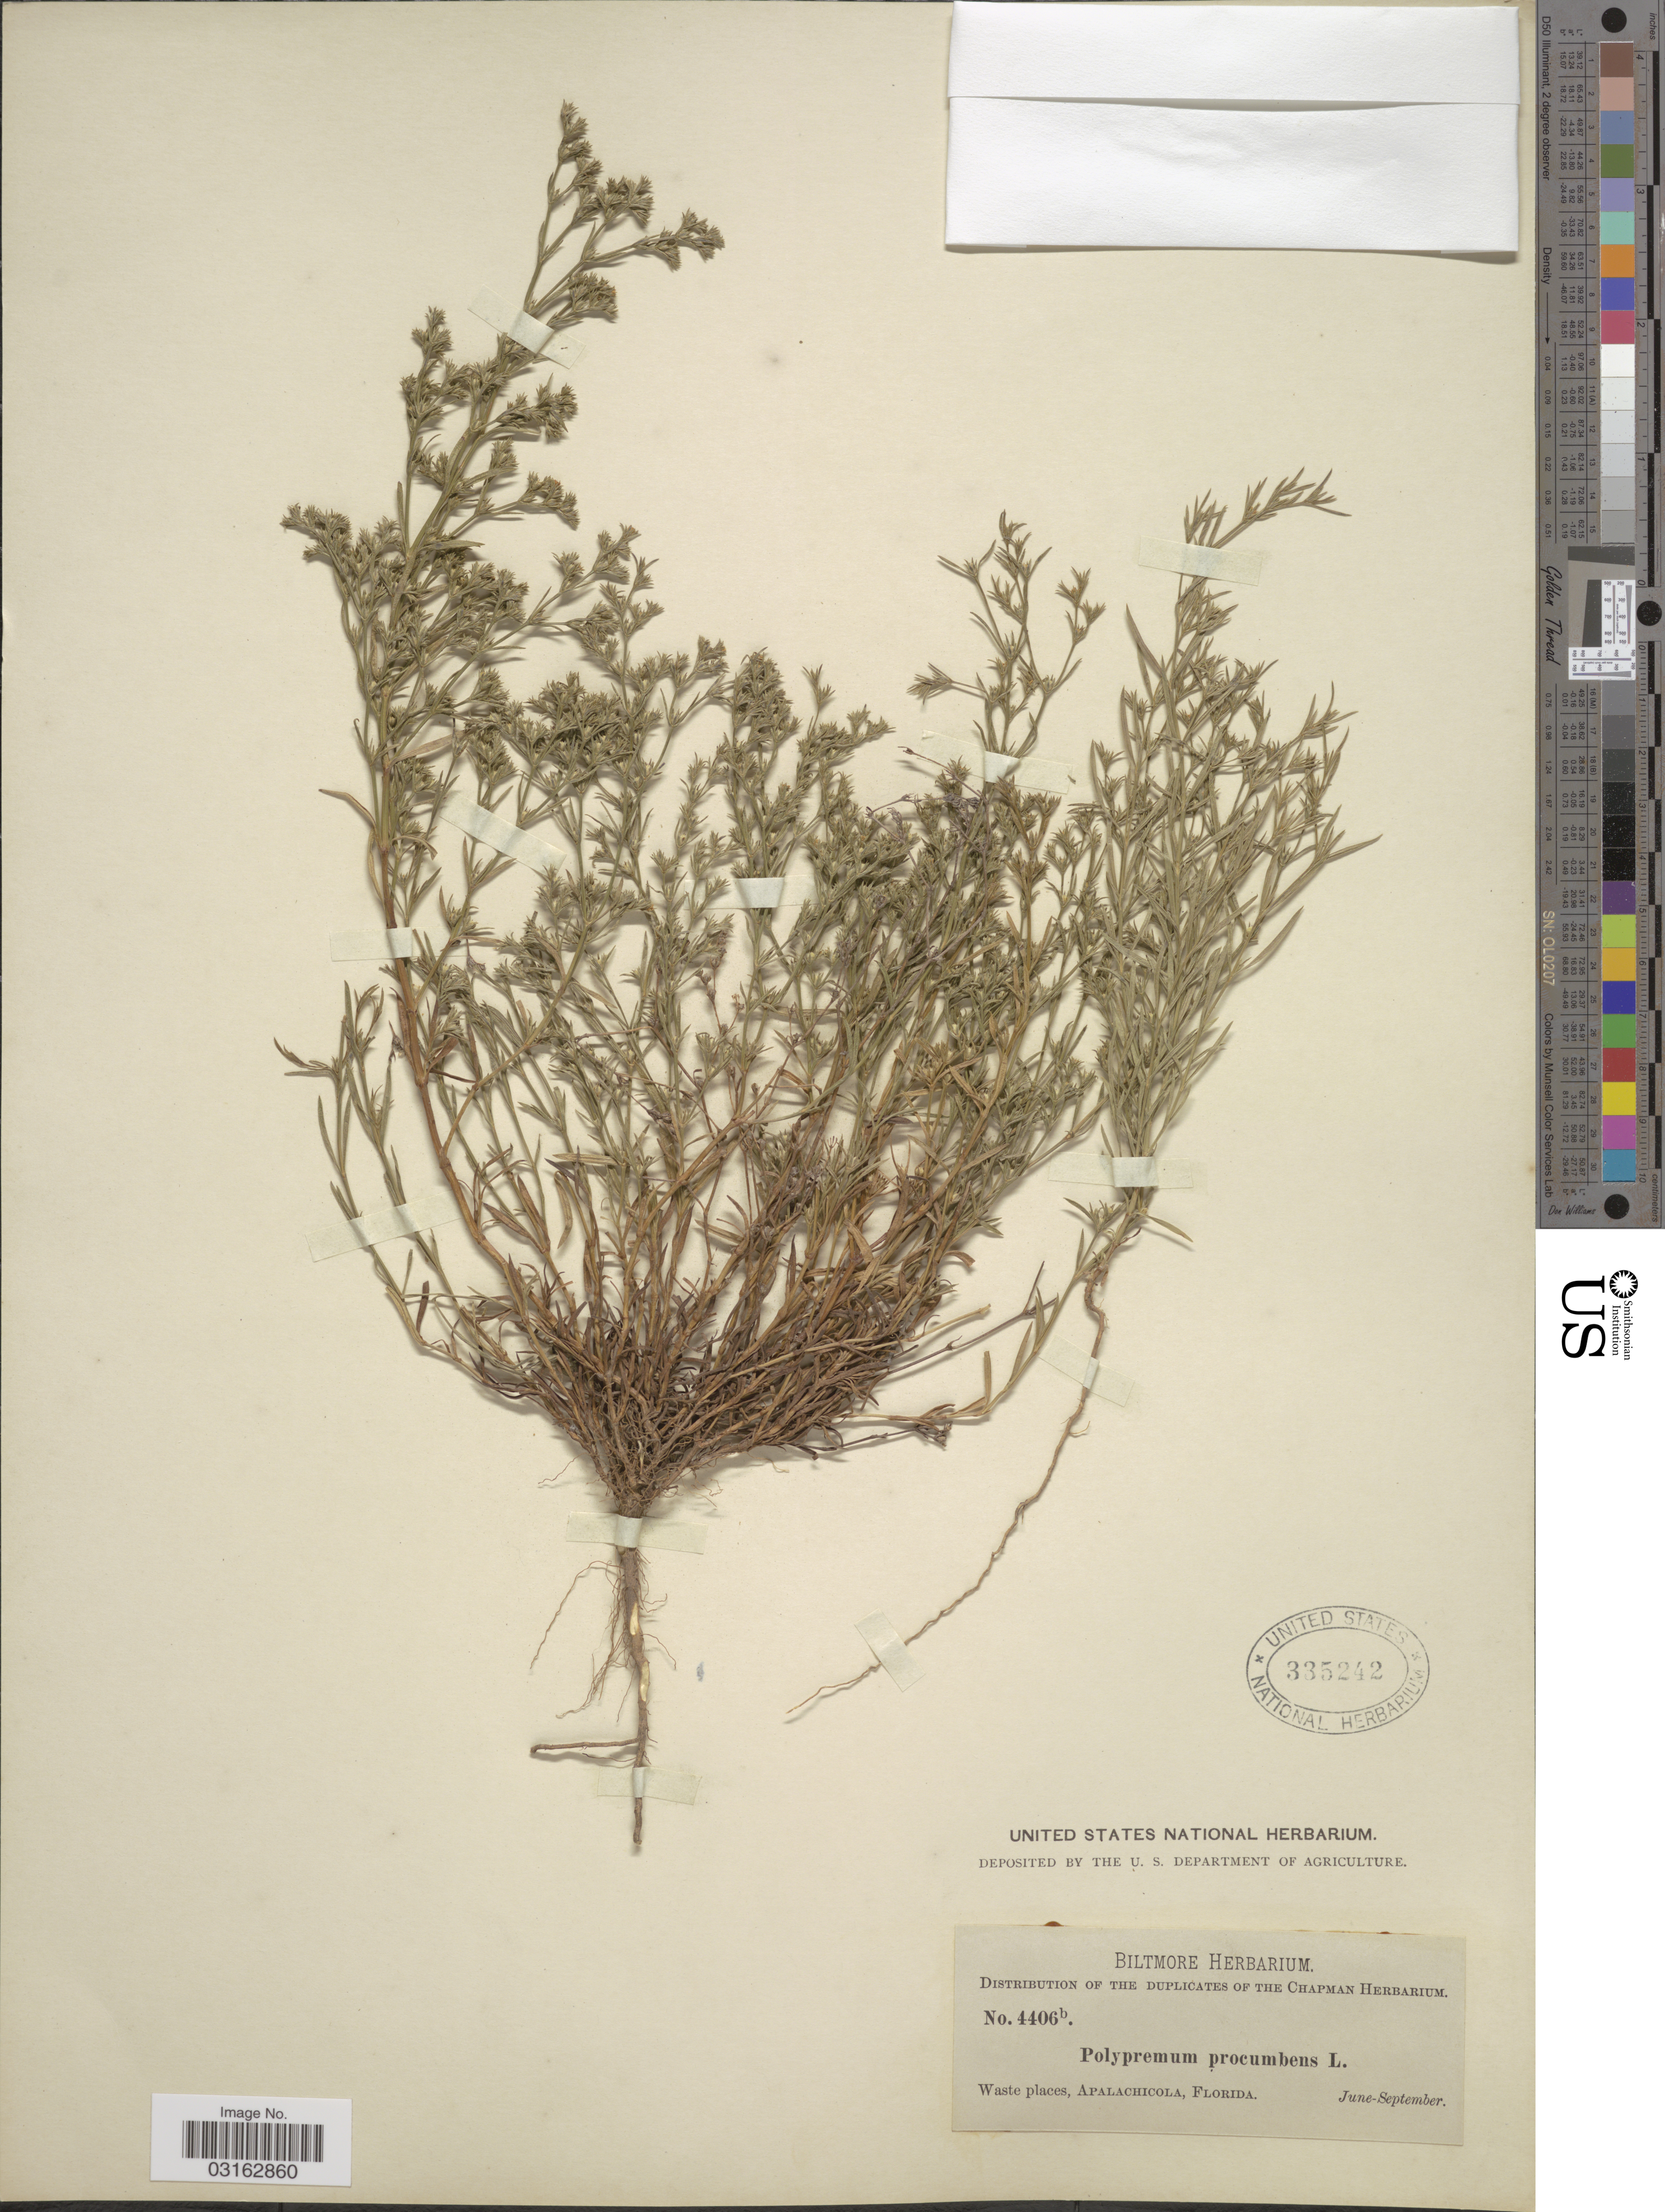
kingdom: Plantae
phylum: Tracheophyta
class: Magnoliopsida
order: Lamiales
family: Tetrachondraceae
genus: Polypremum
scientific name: Polypremum procumbens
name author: L.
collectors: ex herb. Biltmore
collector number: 4406b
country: United States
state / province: Florida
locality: Apalachicola.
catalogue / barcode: US 335242